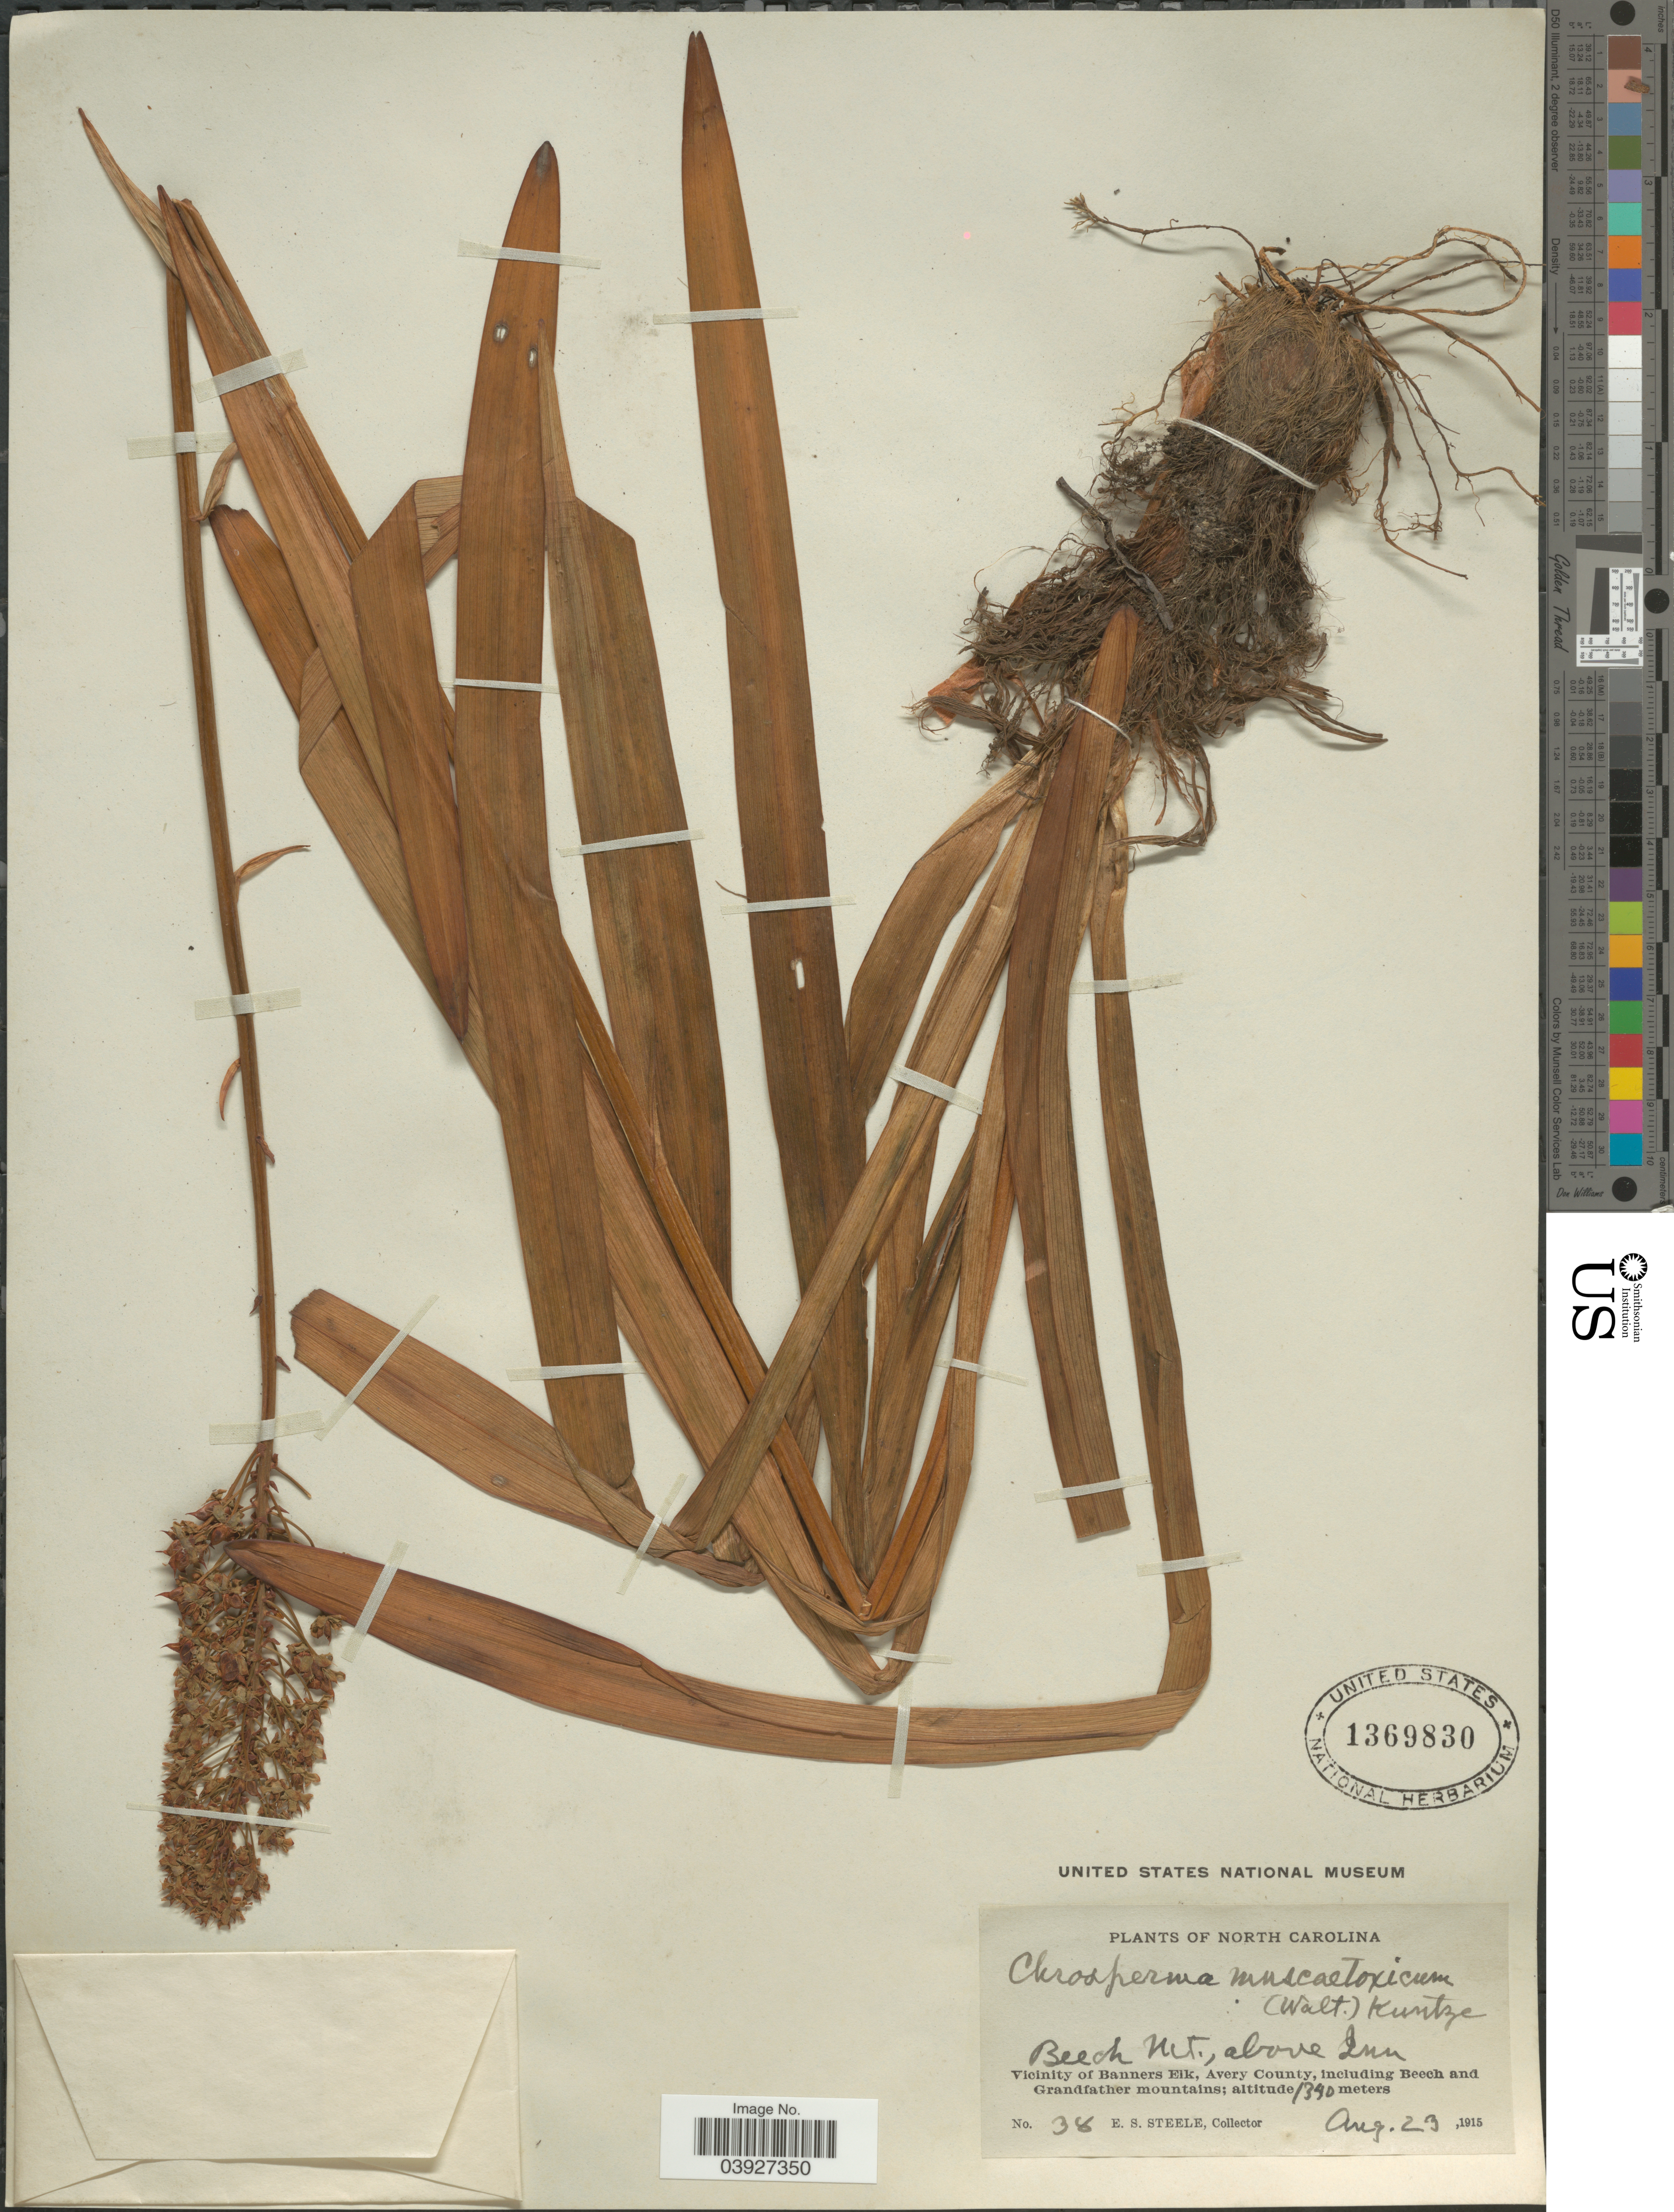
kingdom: Plantae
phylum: Tracheophyta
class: Liliopsida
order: Liliales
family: Melanthiaceae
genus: Amianthium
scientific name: Amianthium muscitoxicum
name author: (Walter) A. Gray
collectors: E. Steele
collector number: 38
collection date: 1915-08-23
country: United States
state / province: North Carolina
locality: Beech Mt., above Inn. Vicinity of Banners Elk, Avery County, including Beech and Grandfather mountains.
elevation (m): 1340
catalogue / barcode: US 1369830